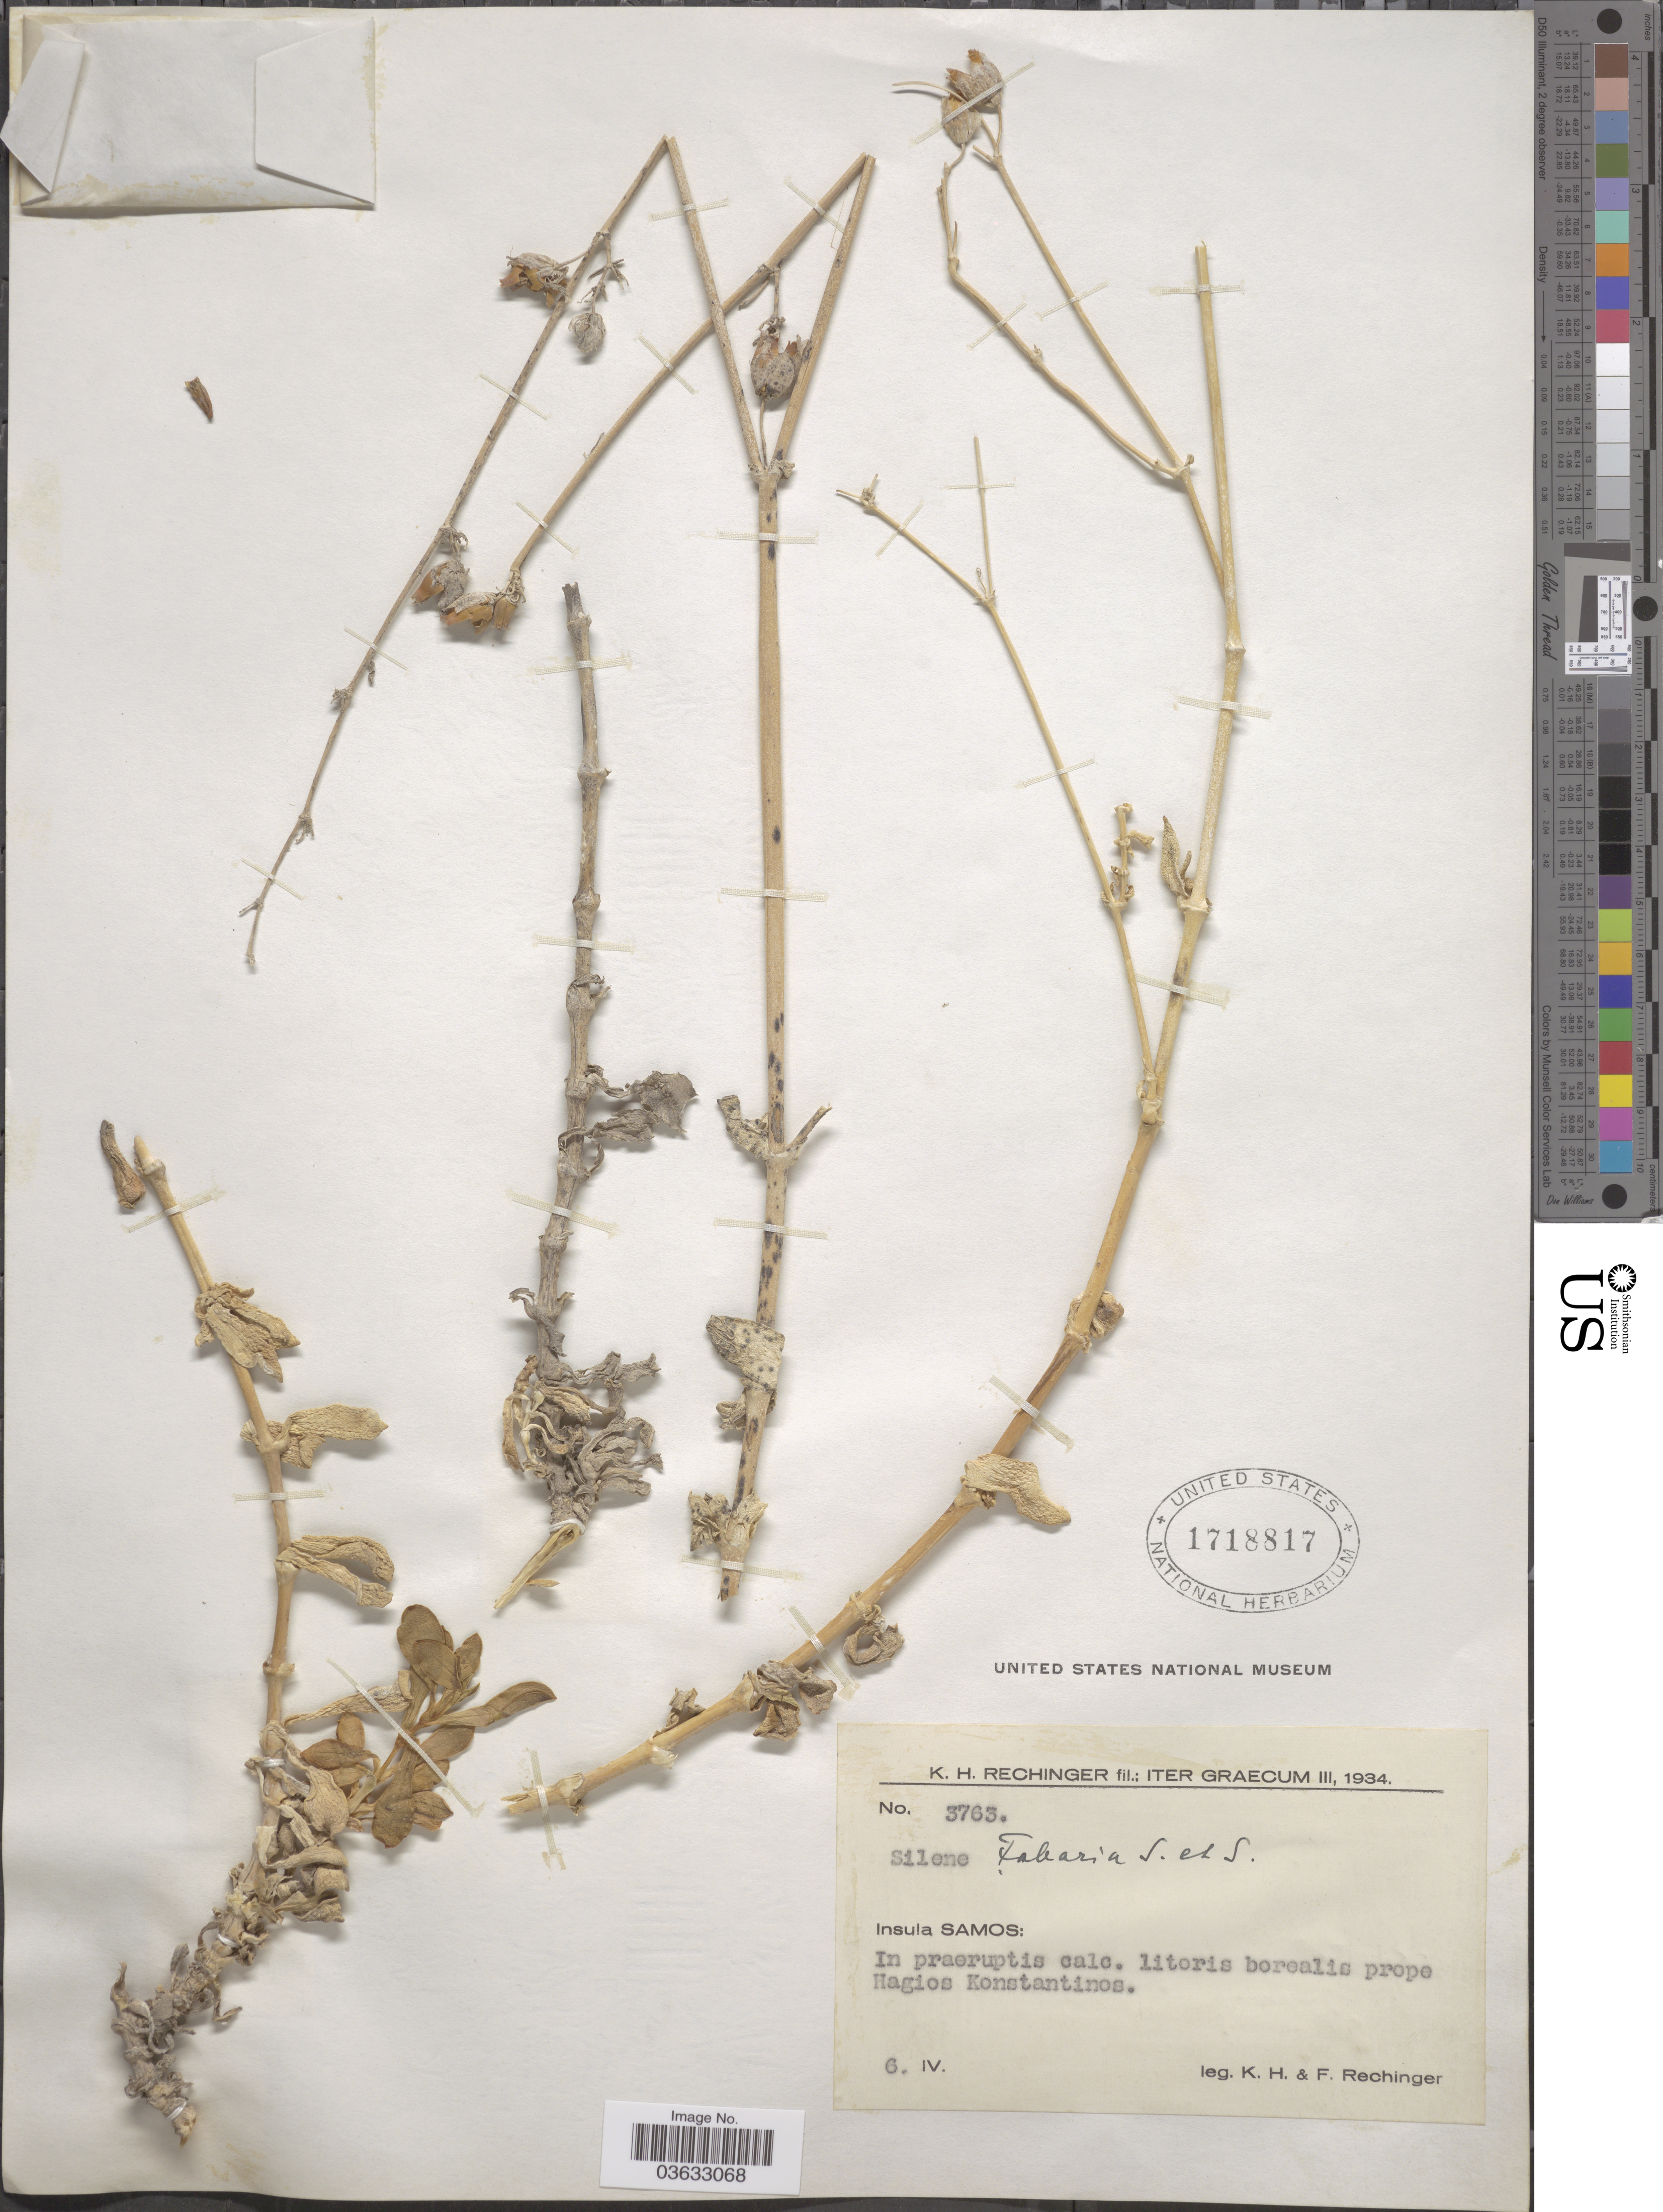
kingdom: Plantae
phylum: Tracheophyta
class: Magnoliopsida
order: Caryophyllales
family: Caryophyllaceae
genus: Silene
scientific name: Silene fabaria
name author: (L.) Sm.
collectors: K. H. Rechinger & F. Rechinger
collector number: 3763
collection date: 1934-04-06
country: Greece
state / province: North Aegean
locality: Iter Græcum. Insula Samos: In præruptis calc. litoris borealis prope Hagios Konstantinos.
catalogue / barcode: US 1718817